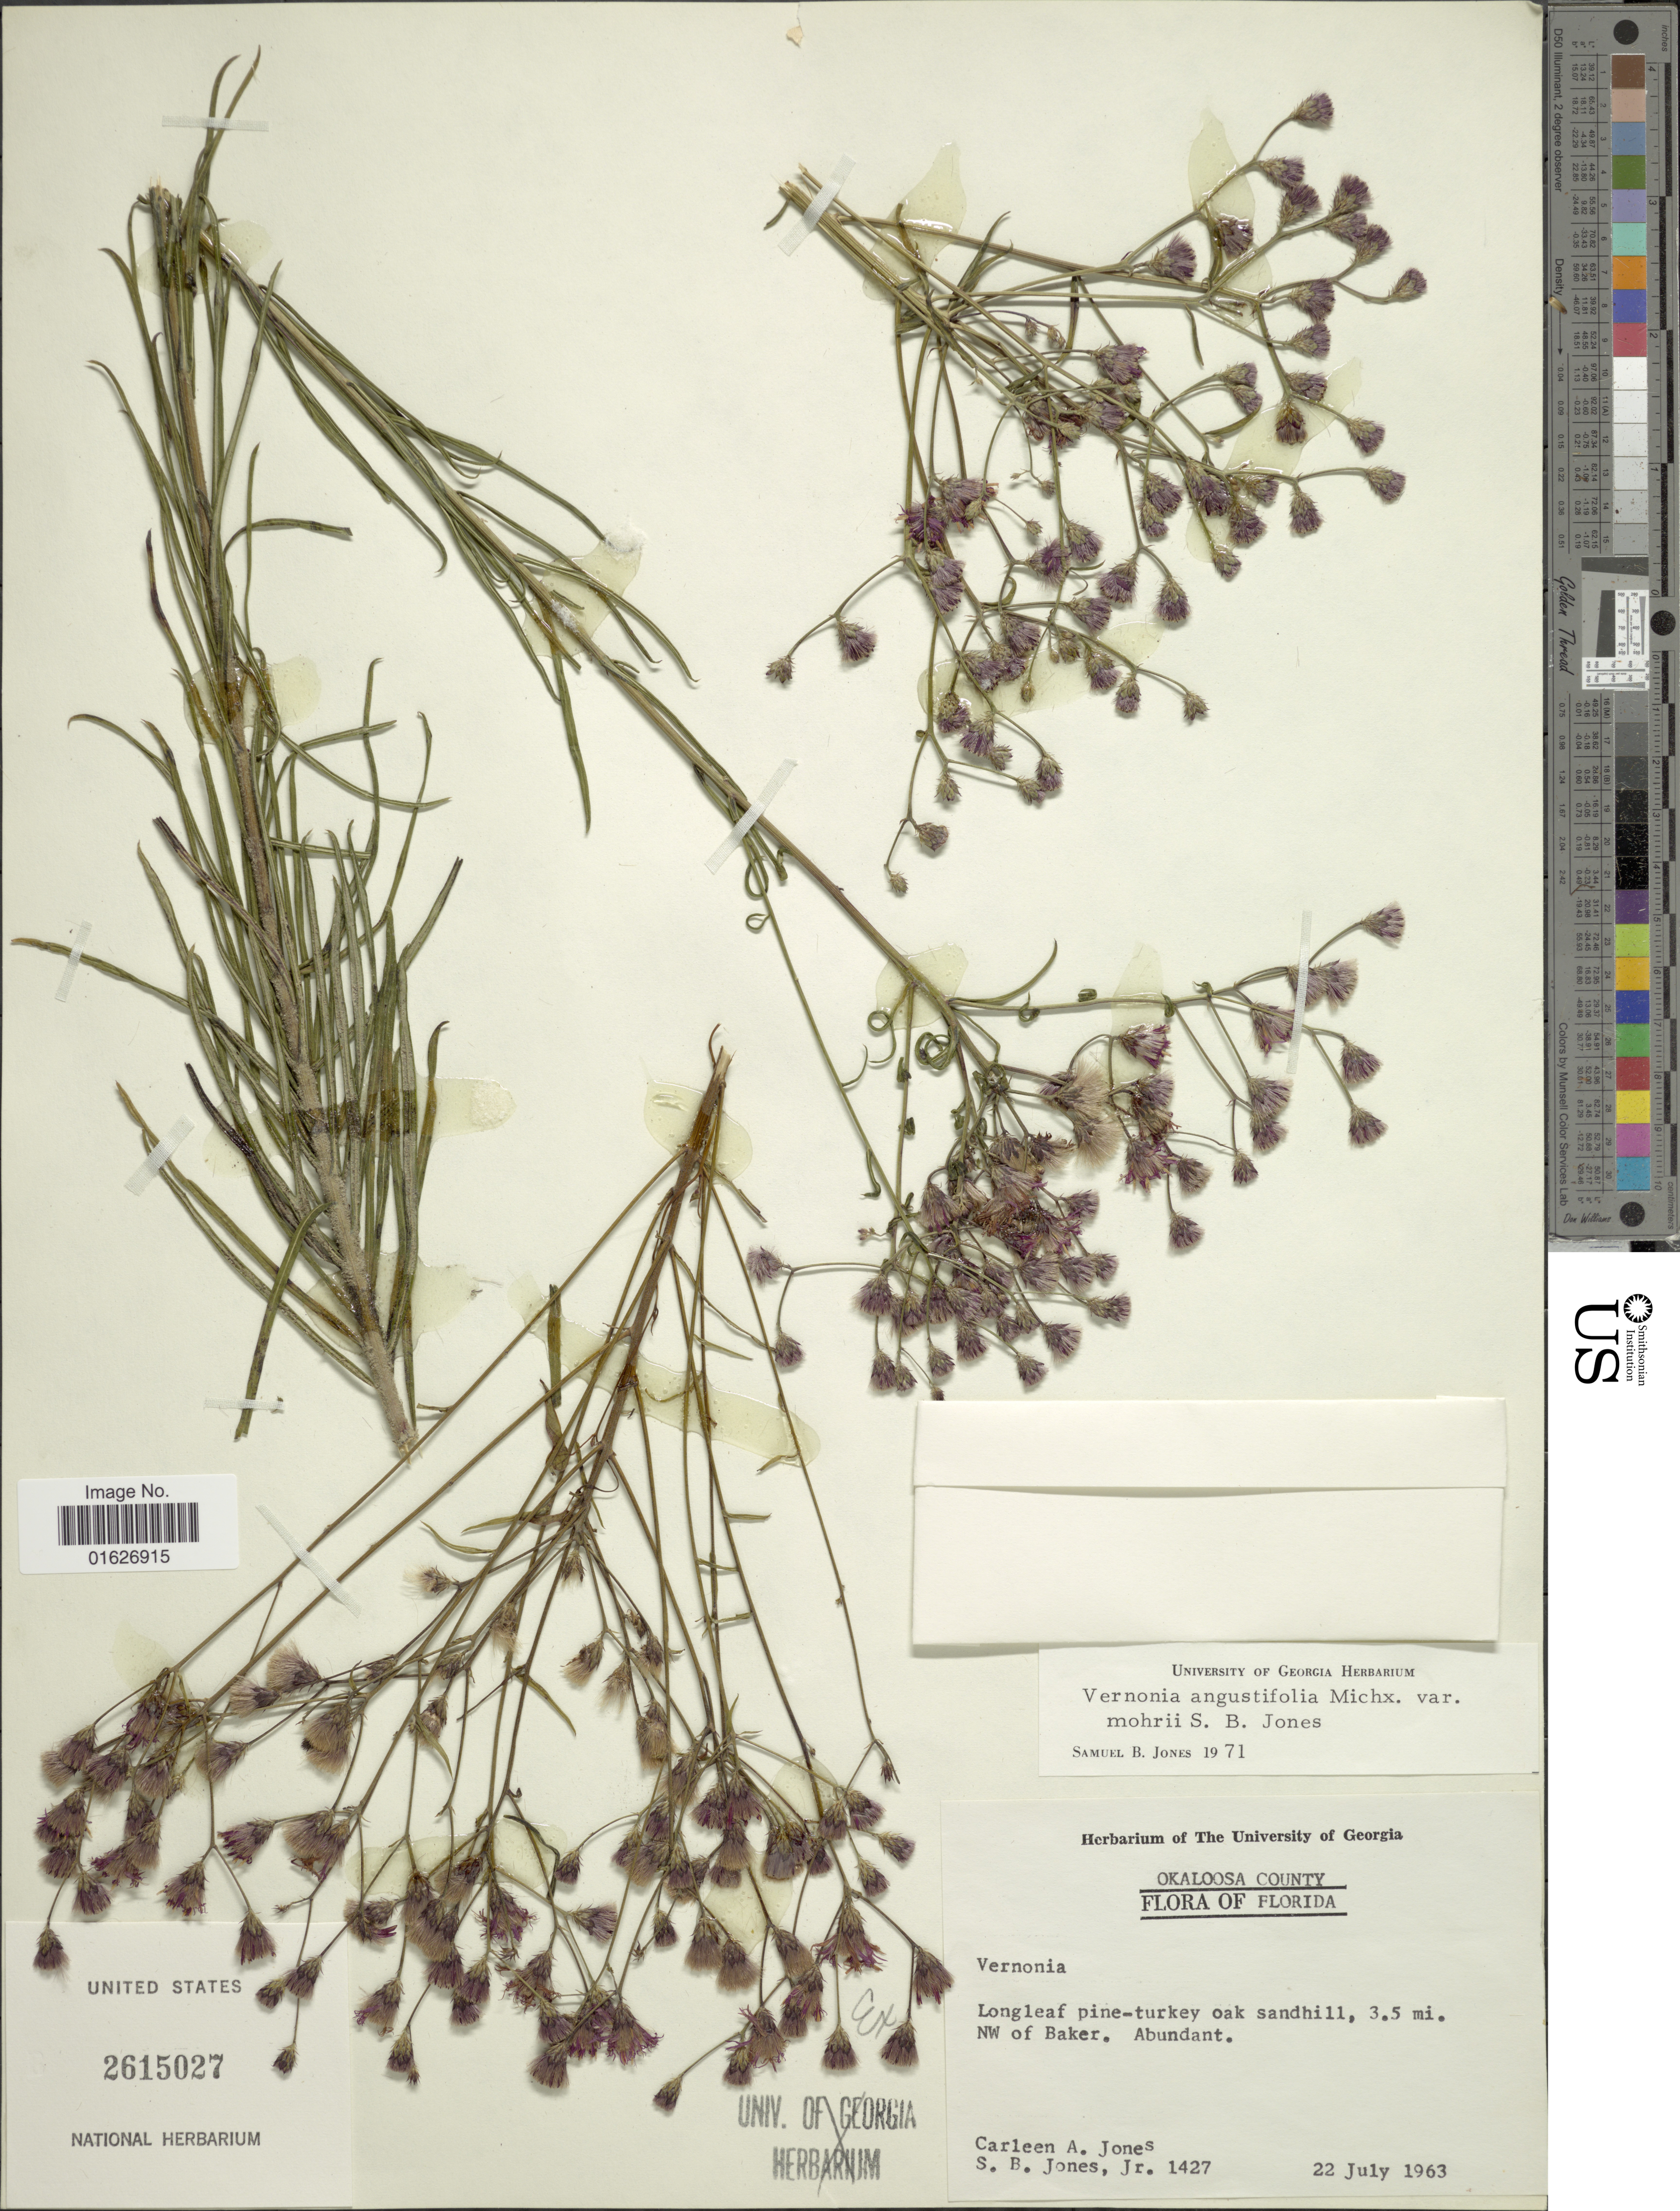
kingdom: Plantae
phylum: Tracheophyta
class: Magnoliopsida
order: Asterales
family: Asteraceae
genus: Vernonia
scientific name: Vernonia angustifolia var. mohrii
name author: S.B. Jones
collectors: Carleen Jones & S. B. Jones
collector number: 1427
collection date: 1963-07-22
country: United States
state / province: Florida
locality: Okaloosa County, longleaf pine-turkey oak sandhill, 3.5 mi. NW of Baker.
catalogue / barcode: US 2615027